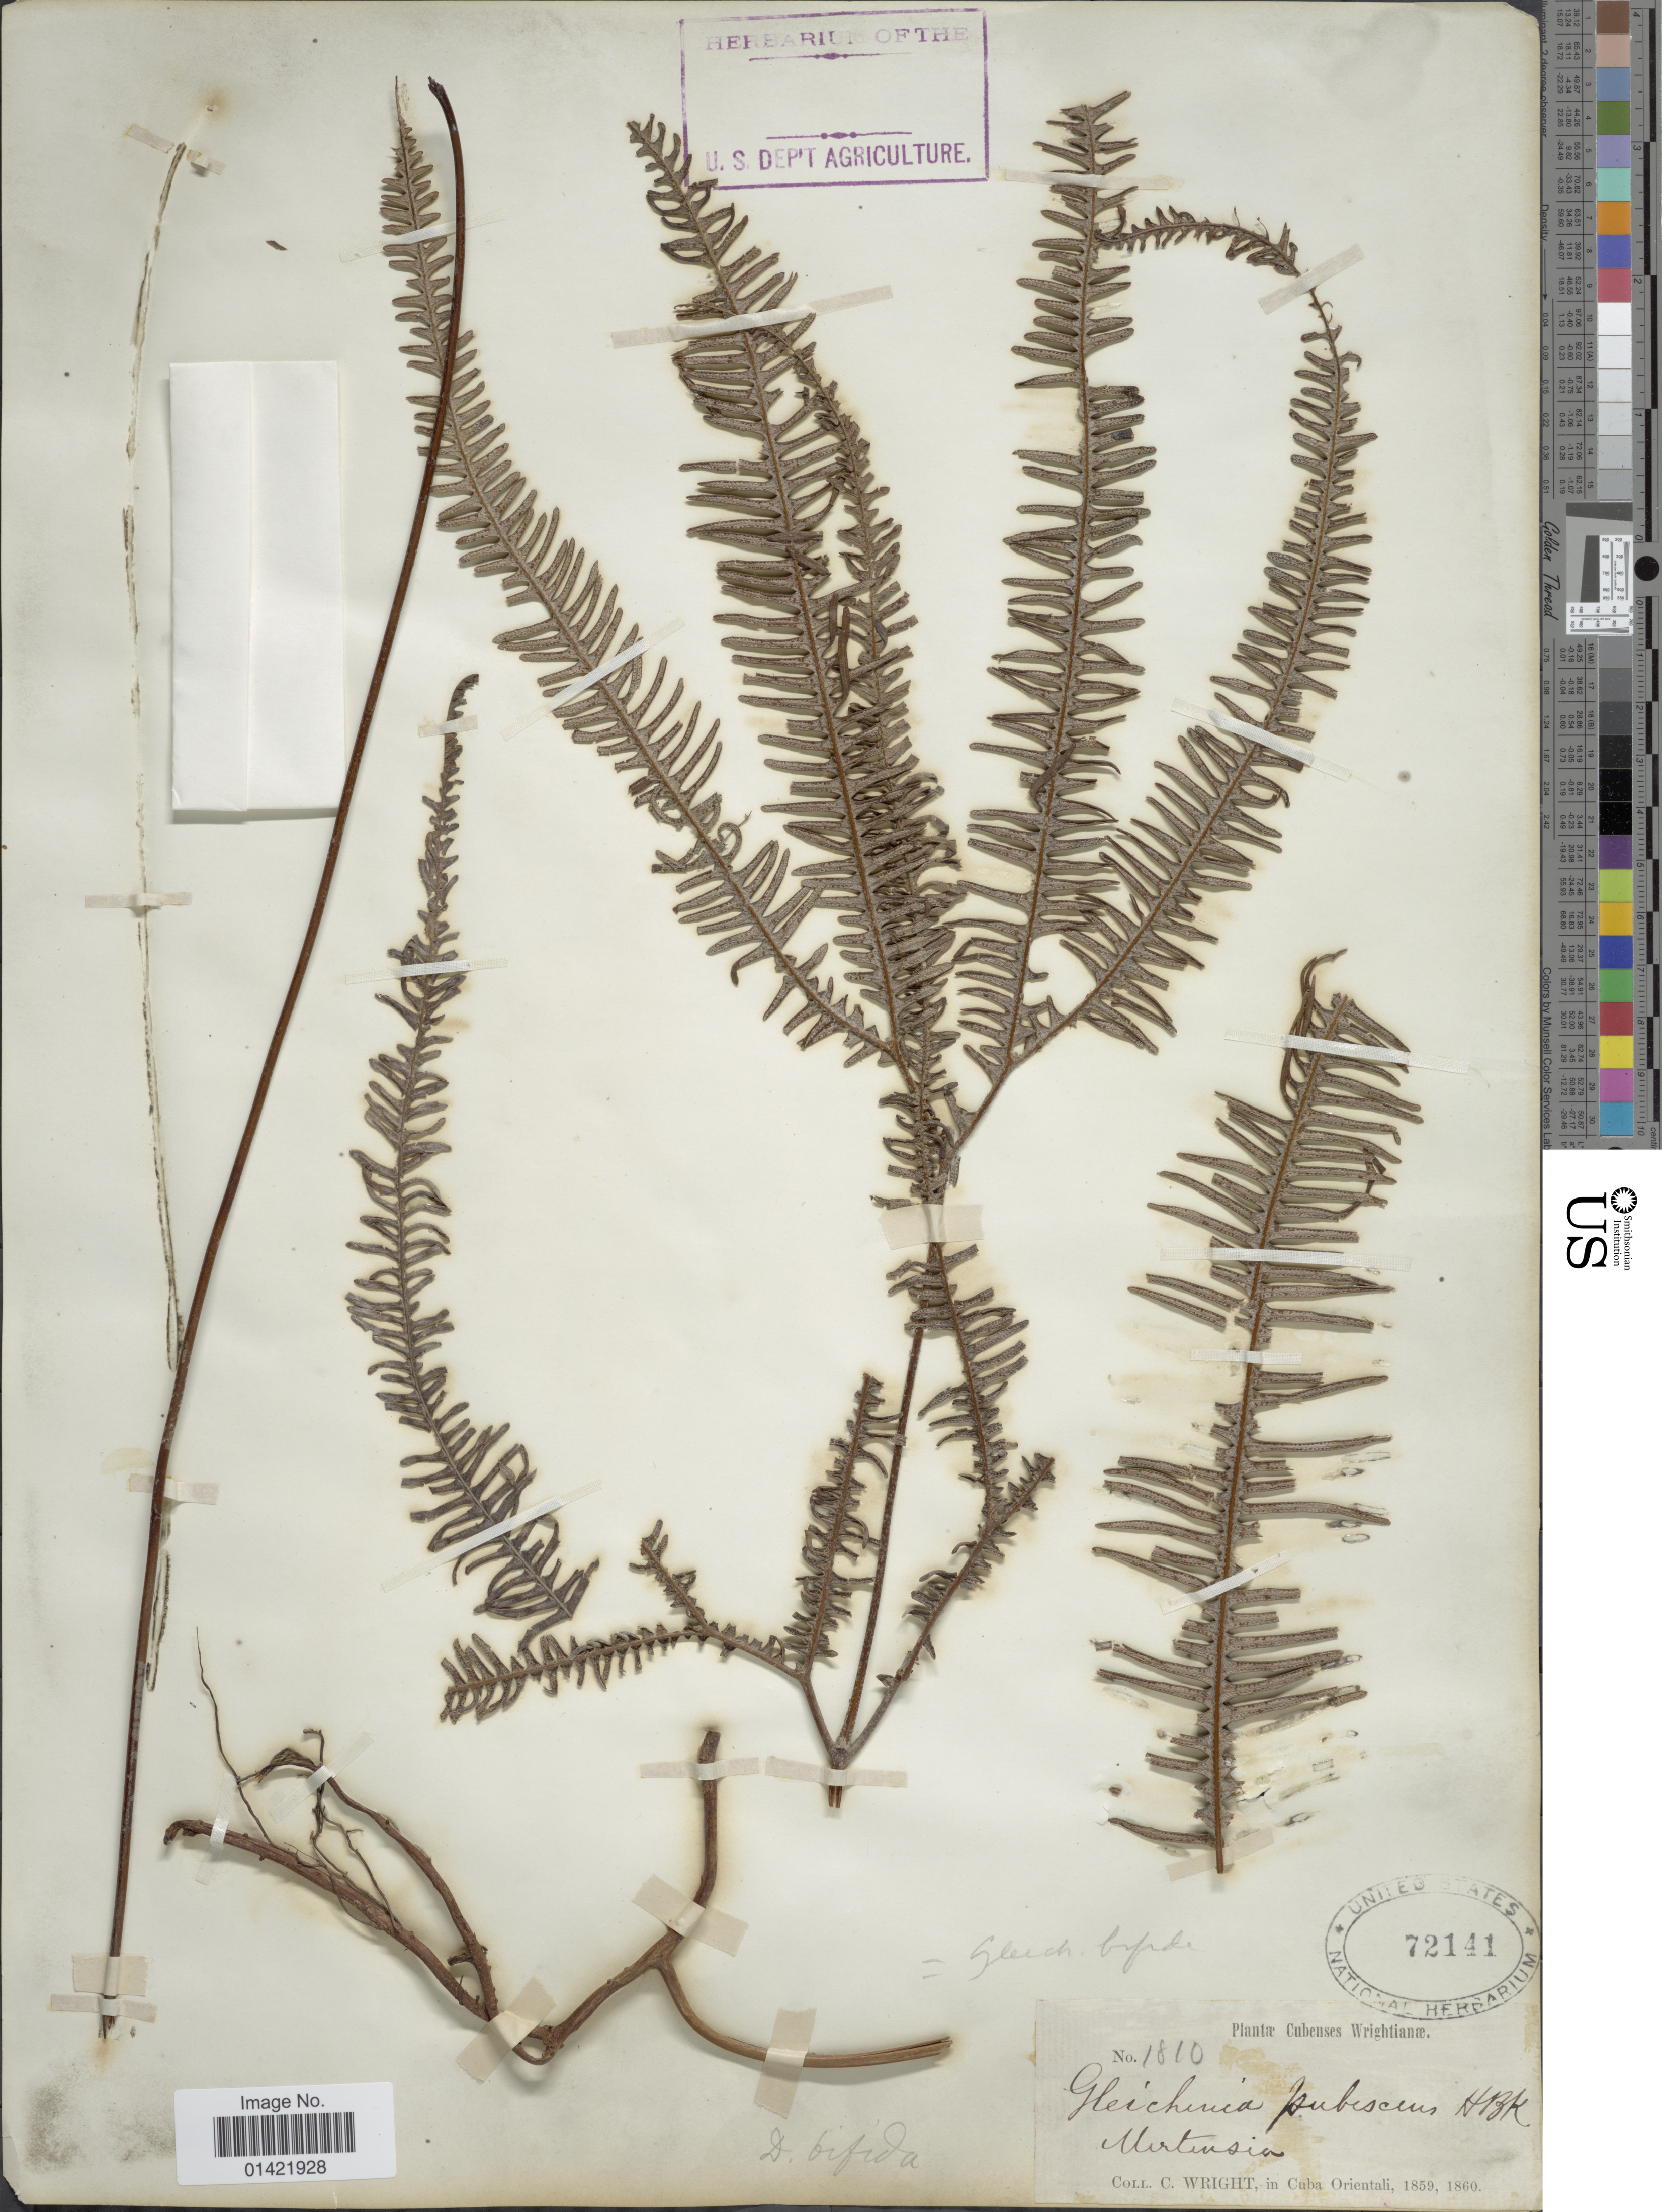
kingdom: Plantae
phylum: Tracheophyta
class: Polypodiopsida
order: Gleicheniales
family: Gleicheniaceae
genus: Sticherus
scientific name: Sticherus bifidus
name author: (Willd.) Ching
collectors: C. Wright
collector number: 1810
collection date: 1859/1860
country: Cuba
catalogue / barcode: US 72141